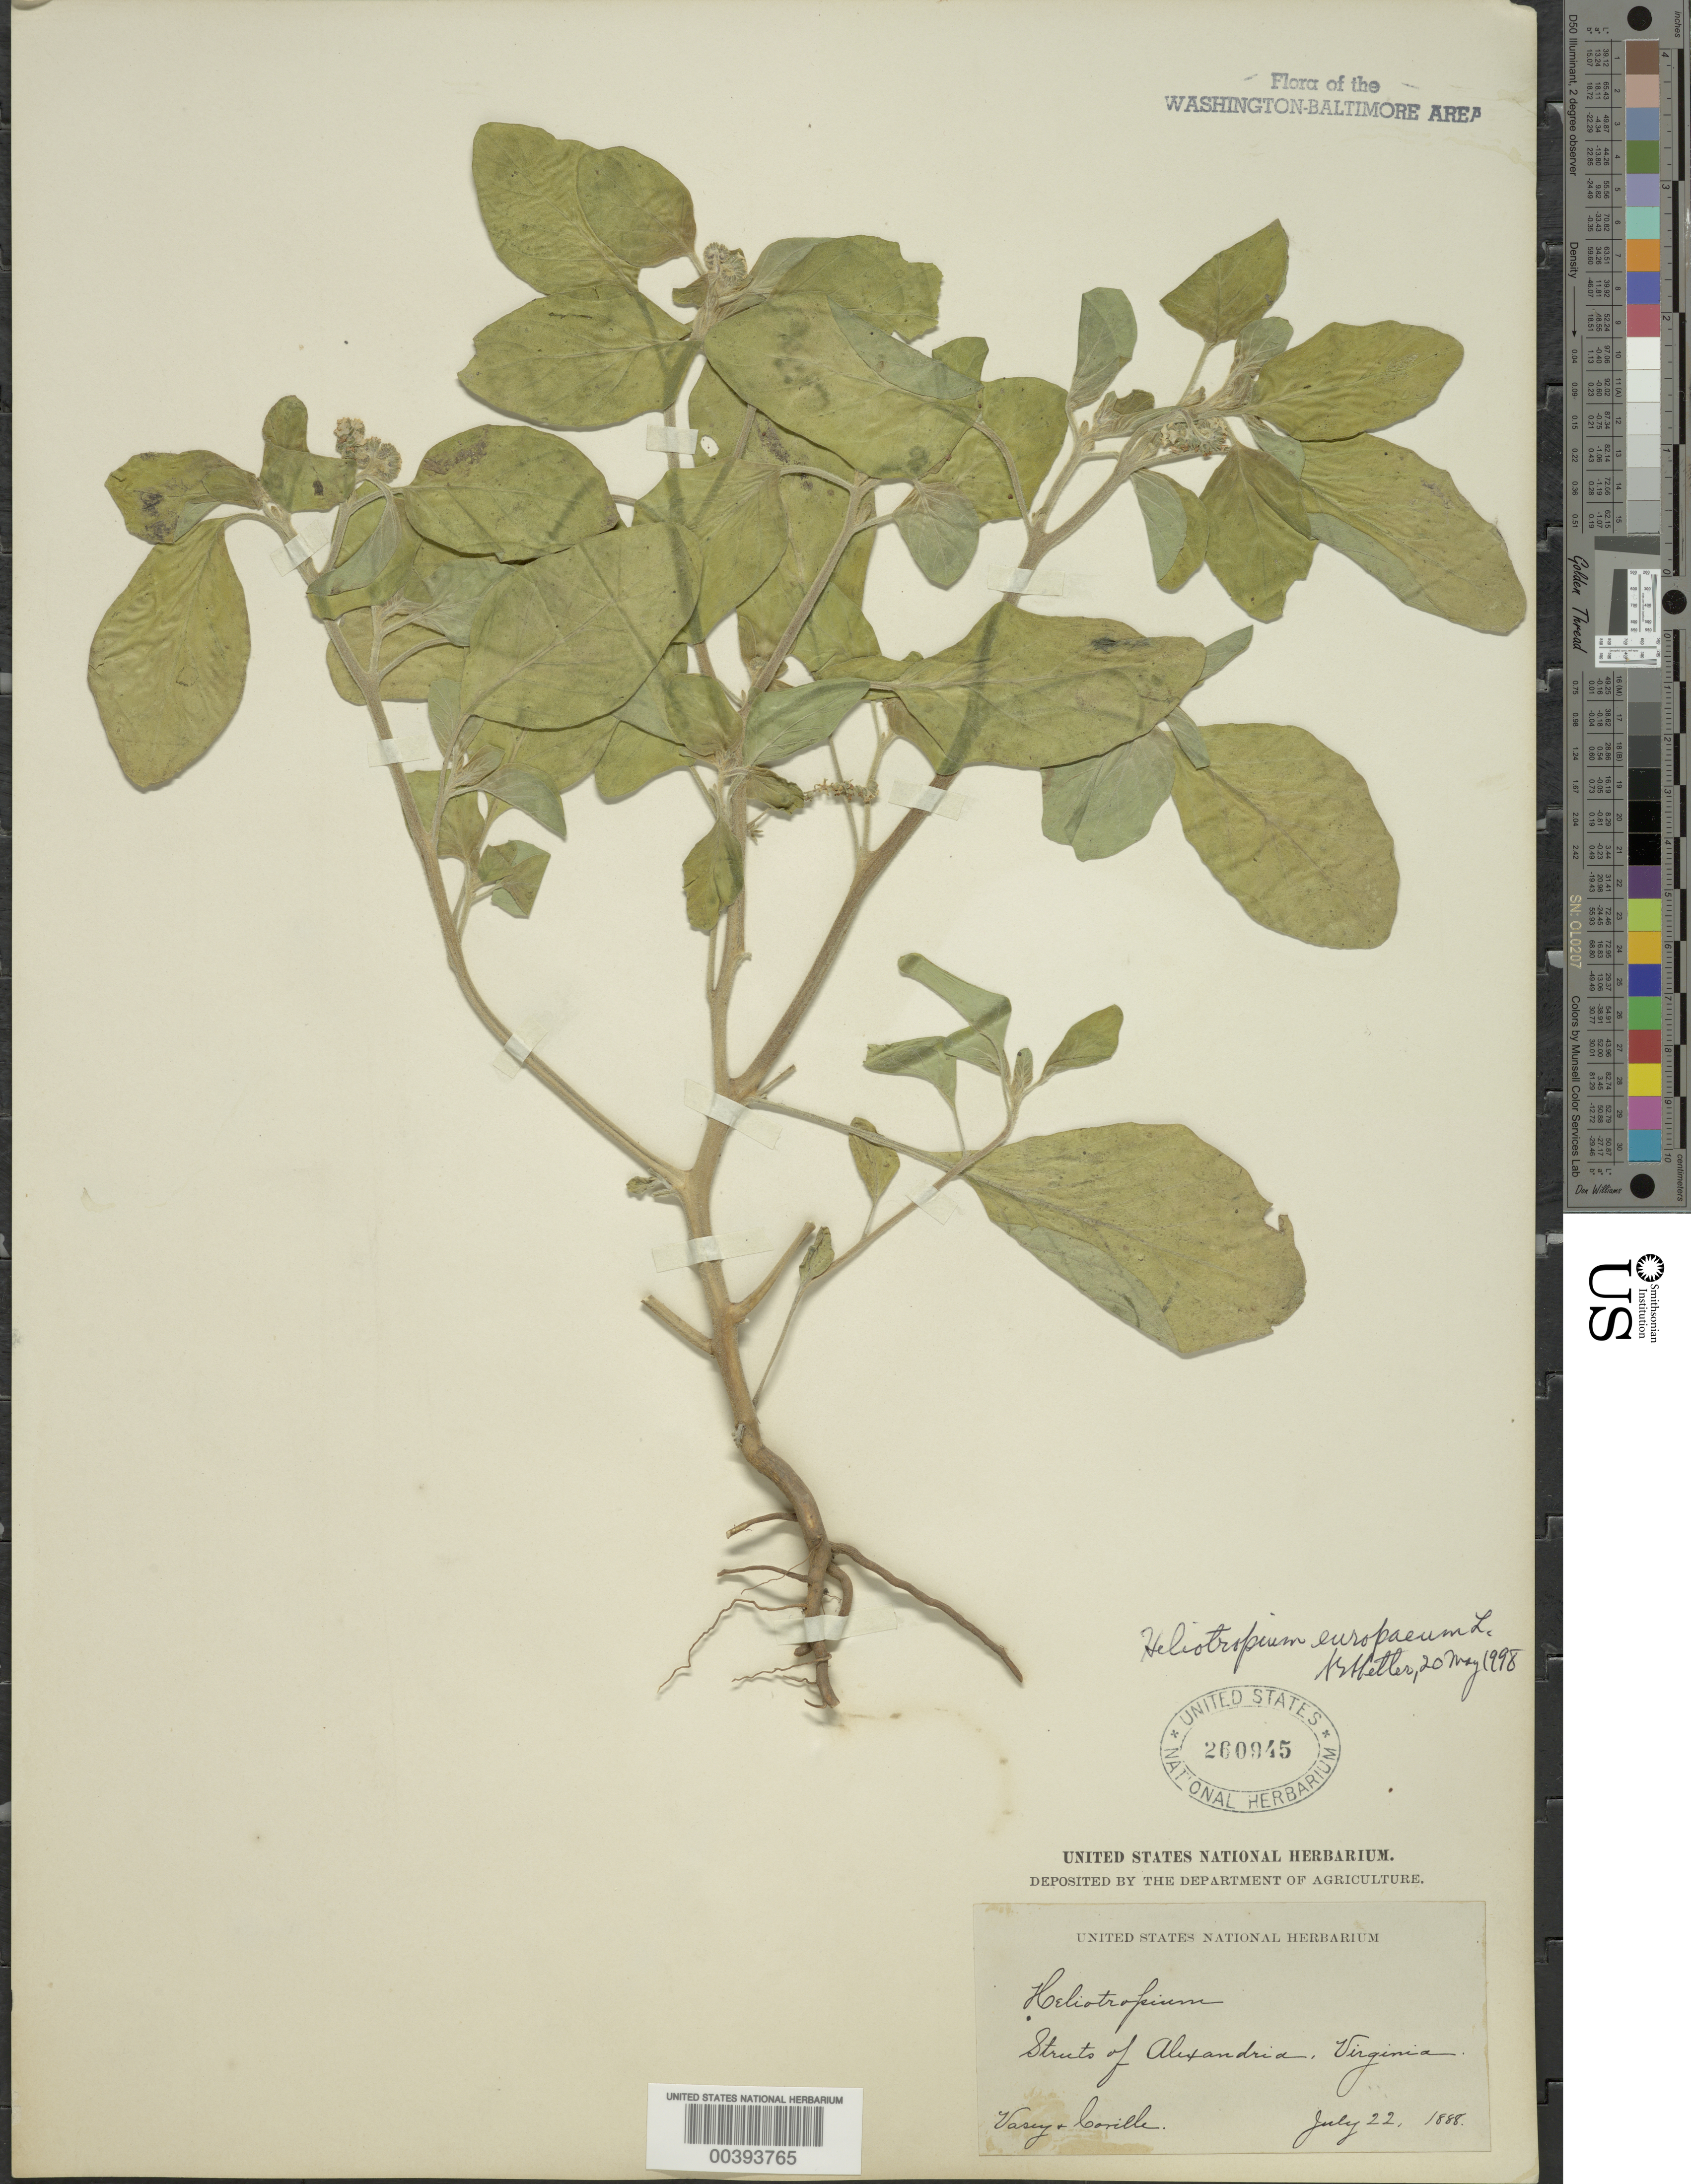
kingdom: Plantae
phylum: Tracheophyta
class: Magnoliopsida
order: Boraginales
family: Heliotropiaceae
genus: Heliotropium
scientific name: Heliotropium europaeum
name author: L.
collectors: G. R. Vasey & F. V. Coville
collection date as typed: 22 Jul 1888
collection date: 1888-07-22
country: United States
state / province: Virginia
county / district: City of Alexandria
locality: Alexandria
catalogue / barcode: US 260945